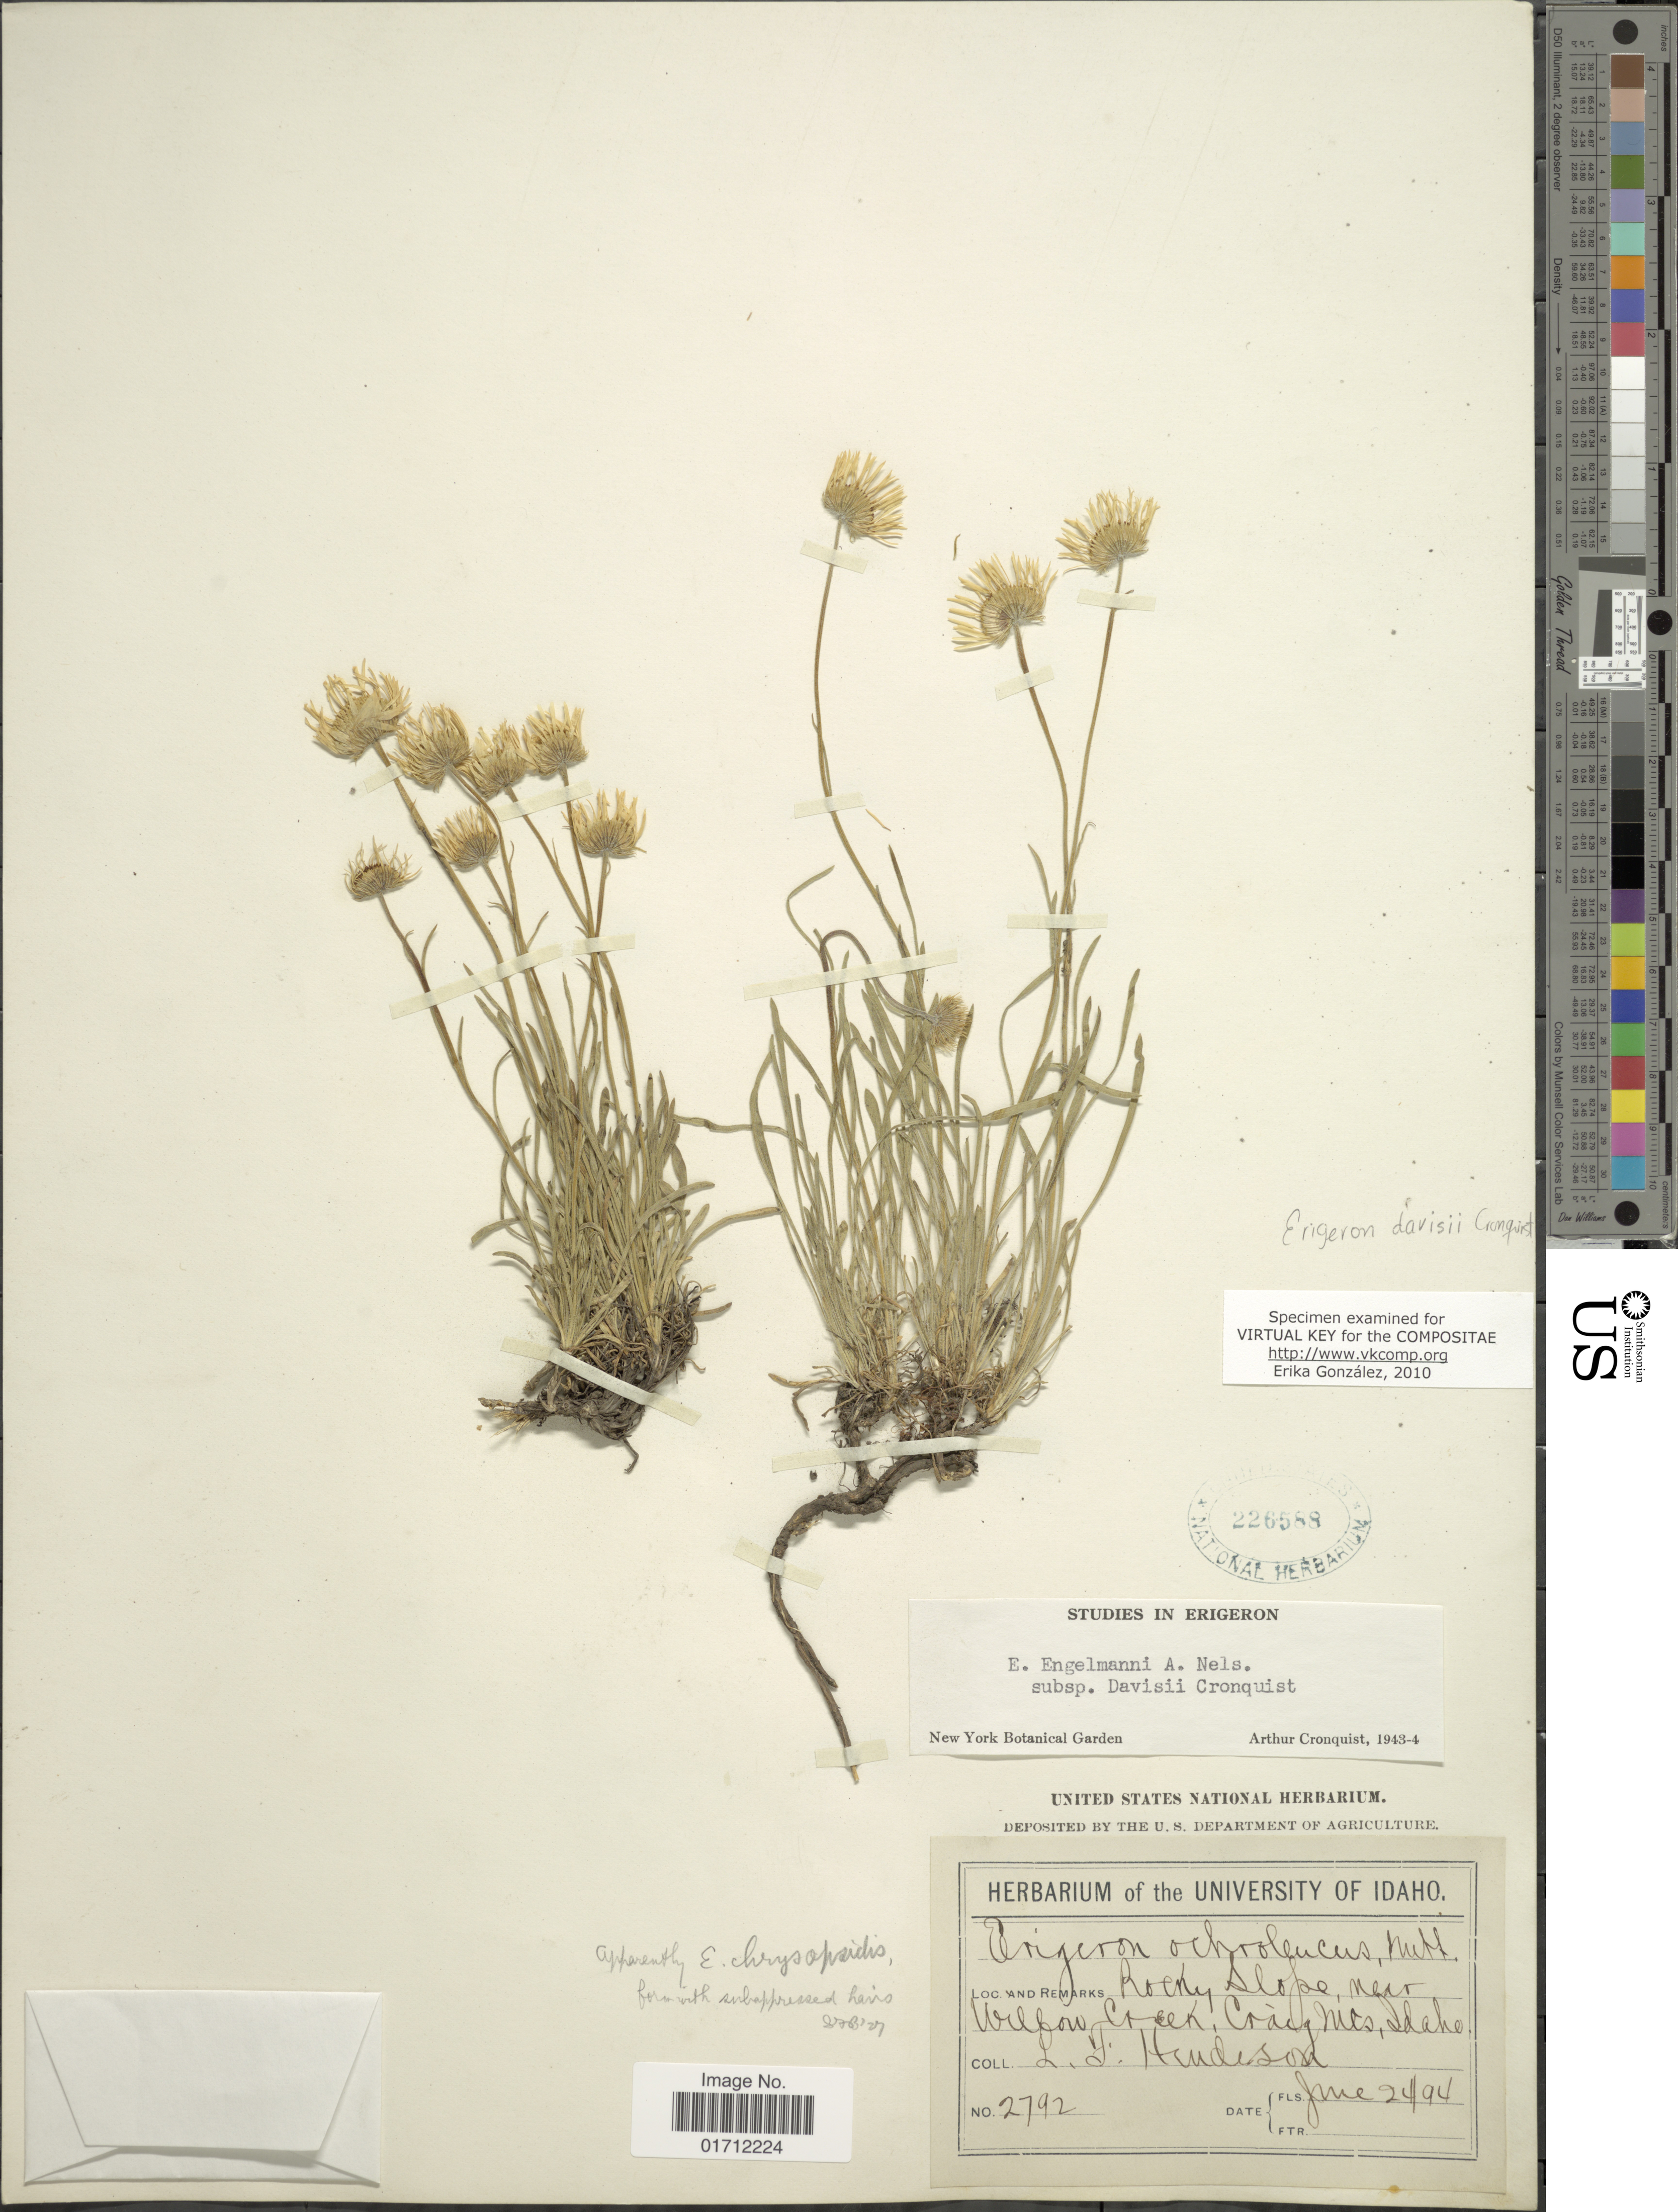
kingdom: Plantae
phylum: Tracheophyta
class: Magnoliopsida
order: Asterales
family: Asteraceae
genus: Erigeron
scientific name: Erigeron engelmannii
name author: A. Nelson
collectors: L. Henderson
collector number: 2792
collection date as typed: Transcribed d/m/y: 24/6/94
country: United States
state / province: Idaho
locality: Near Willow Creek, Craíg Mts.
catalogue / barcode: US 226588